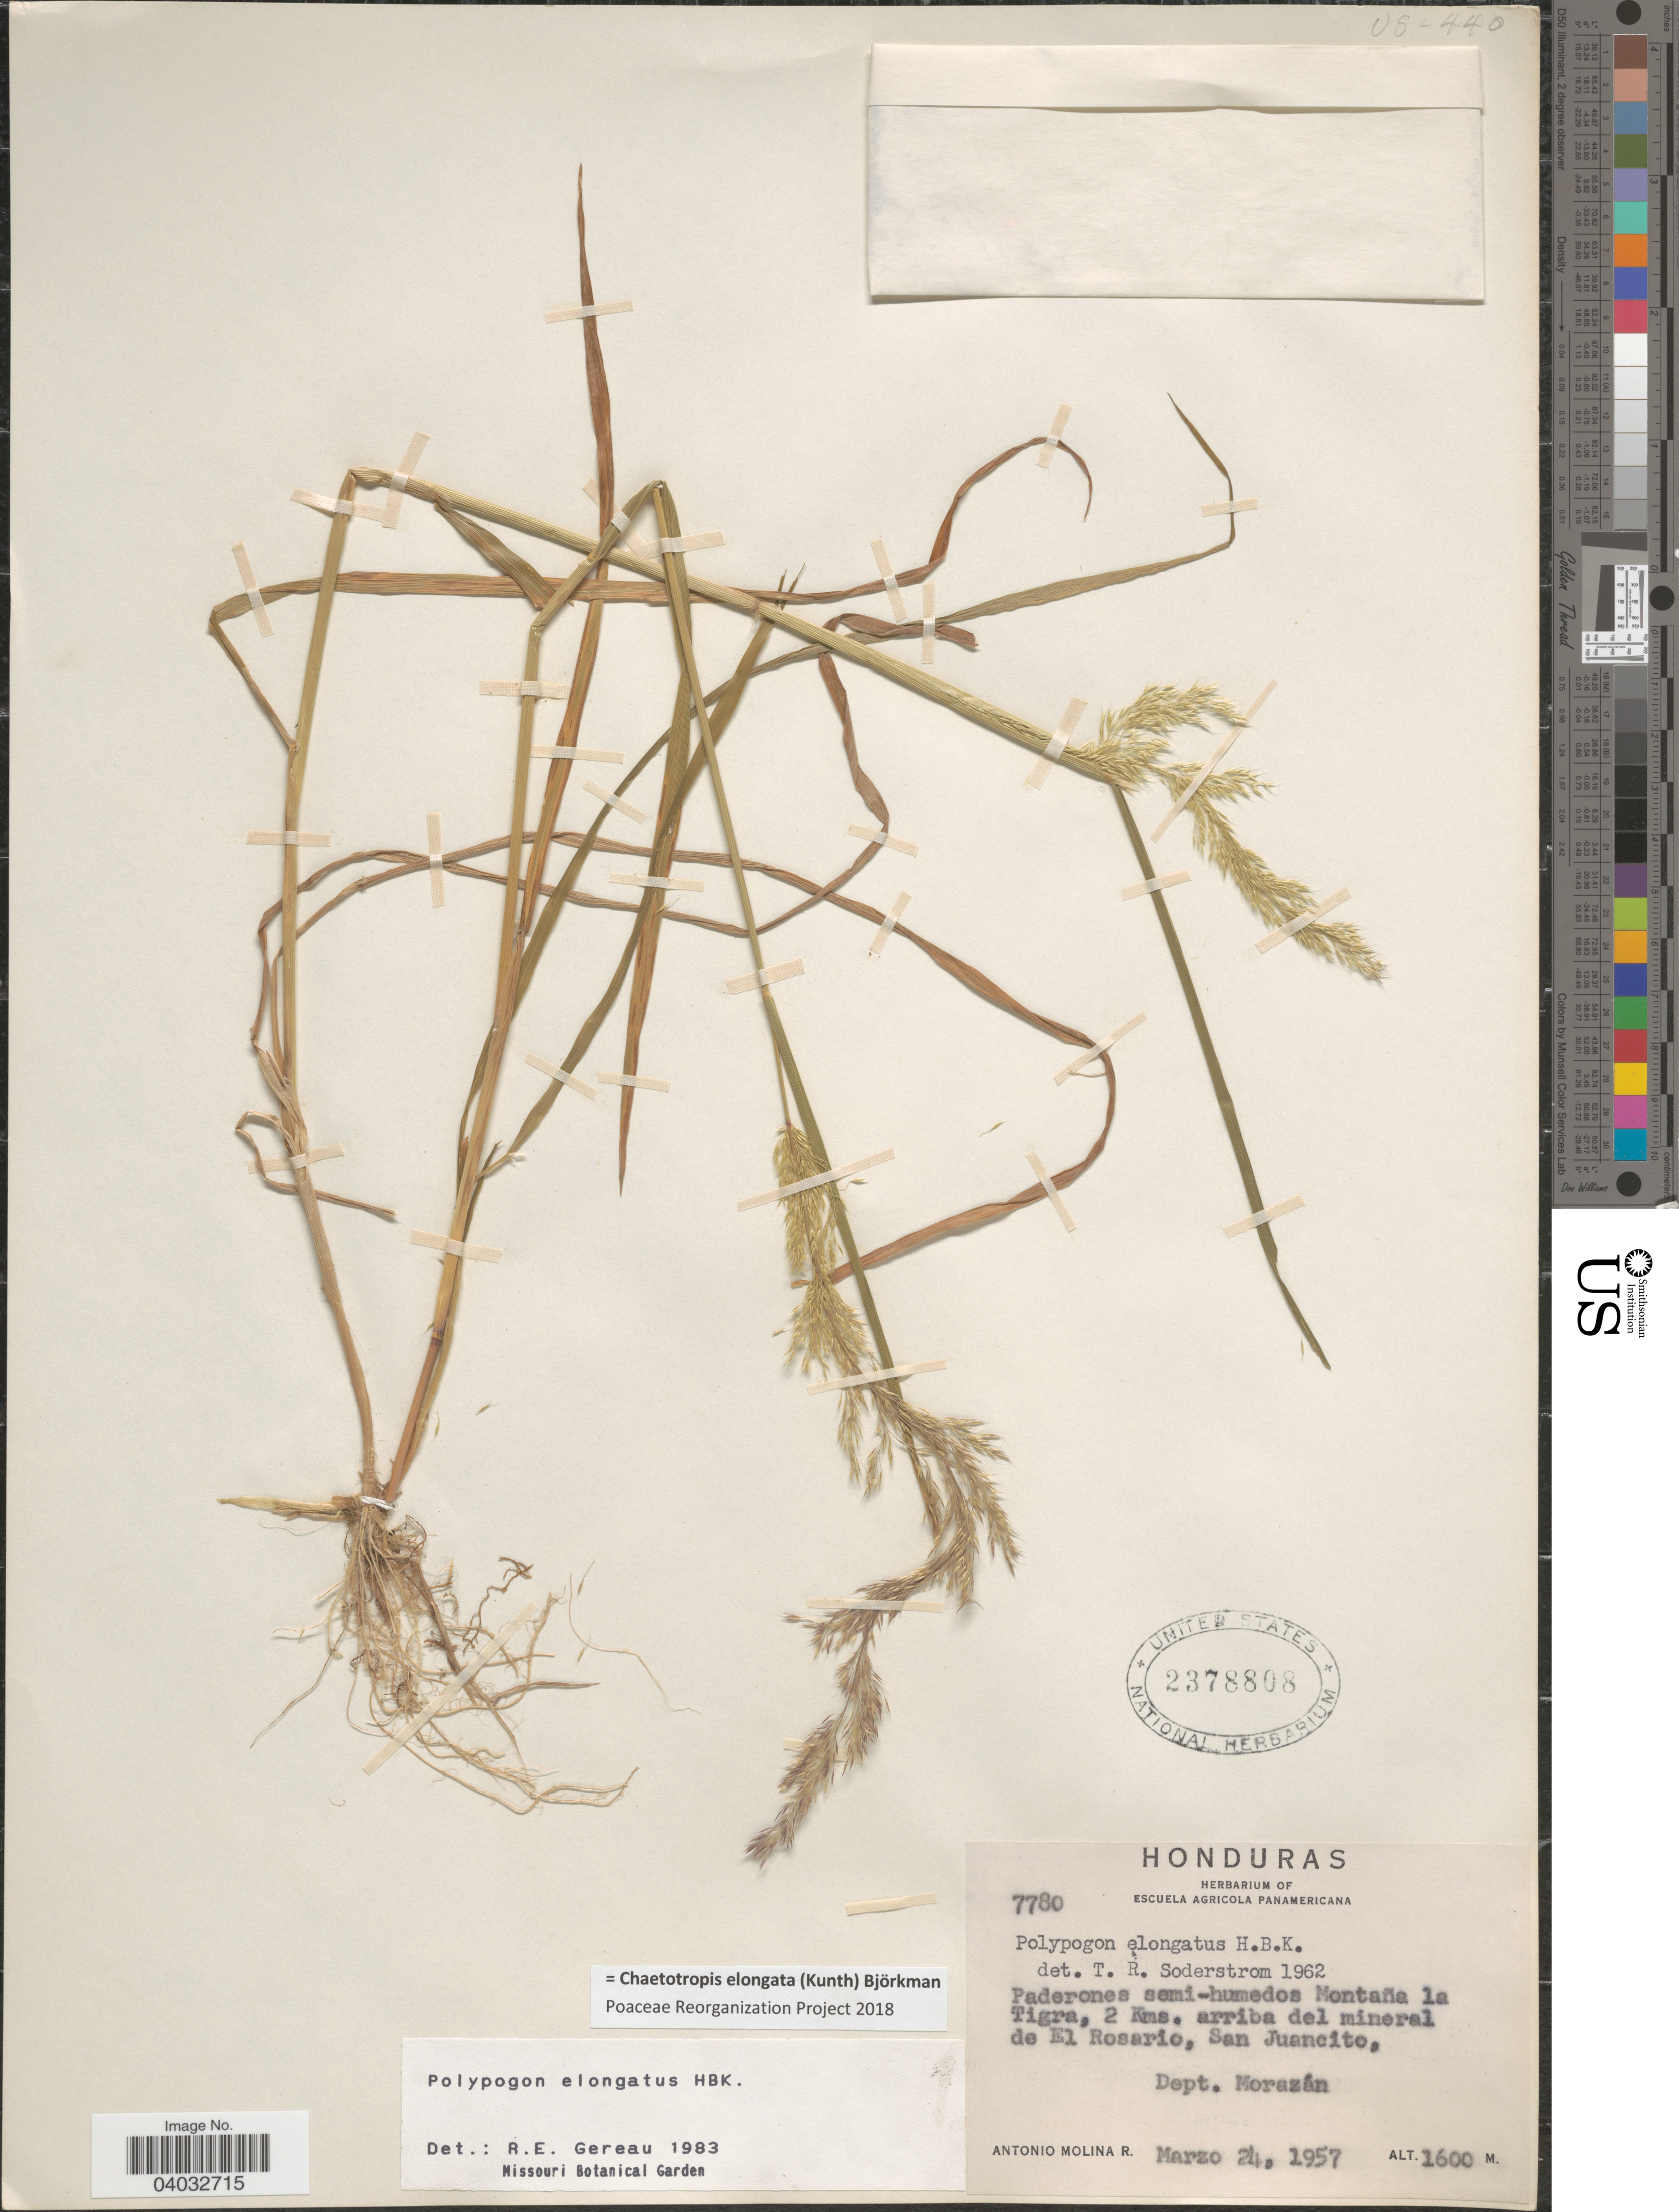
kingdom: Plantae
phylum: Tracheophyta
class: Liliopsida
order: Poales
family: Poaceae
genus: Chaetotropis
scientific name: Chaetotropis elongata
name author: (Kunth) Björkman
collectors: A. Molina R.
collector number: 7780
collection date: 1957-03-24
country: Honduras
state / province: Fco. Morazán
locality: Paderones semi-humedos Montaña la Tigra, 2 Kms. arriba del mineral de El Rosario, San Juancito, Dept. Morazán.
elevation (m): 1600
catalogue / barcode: US 2378808